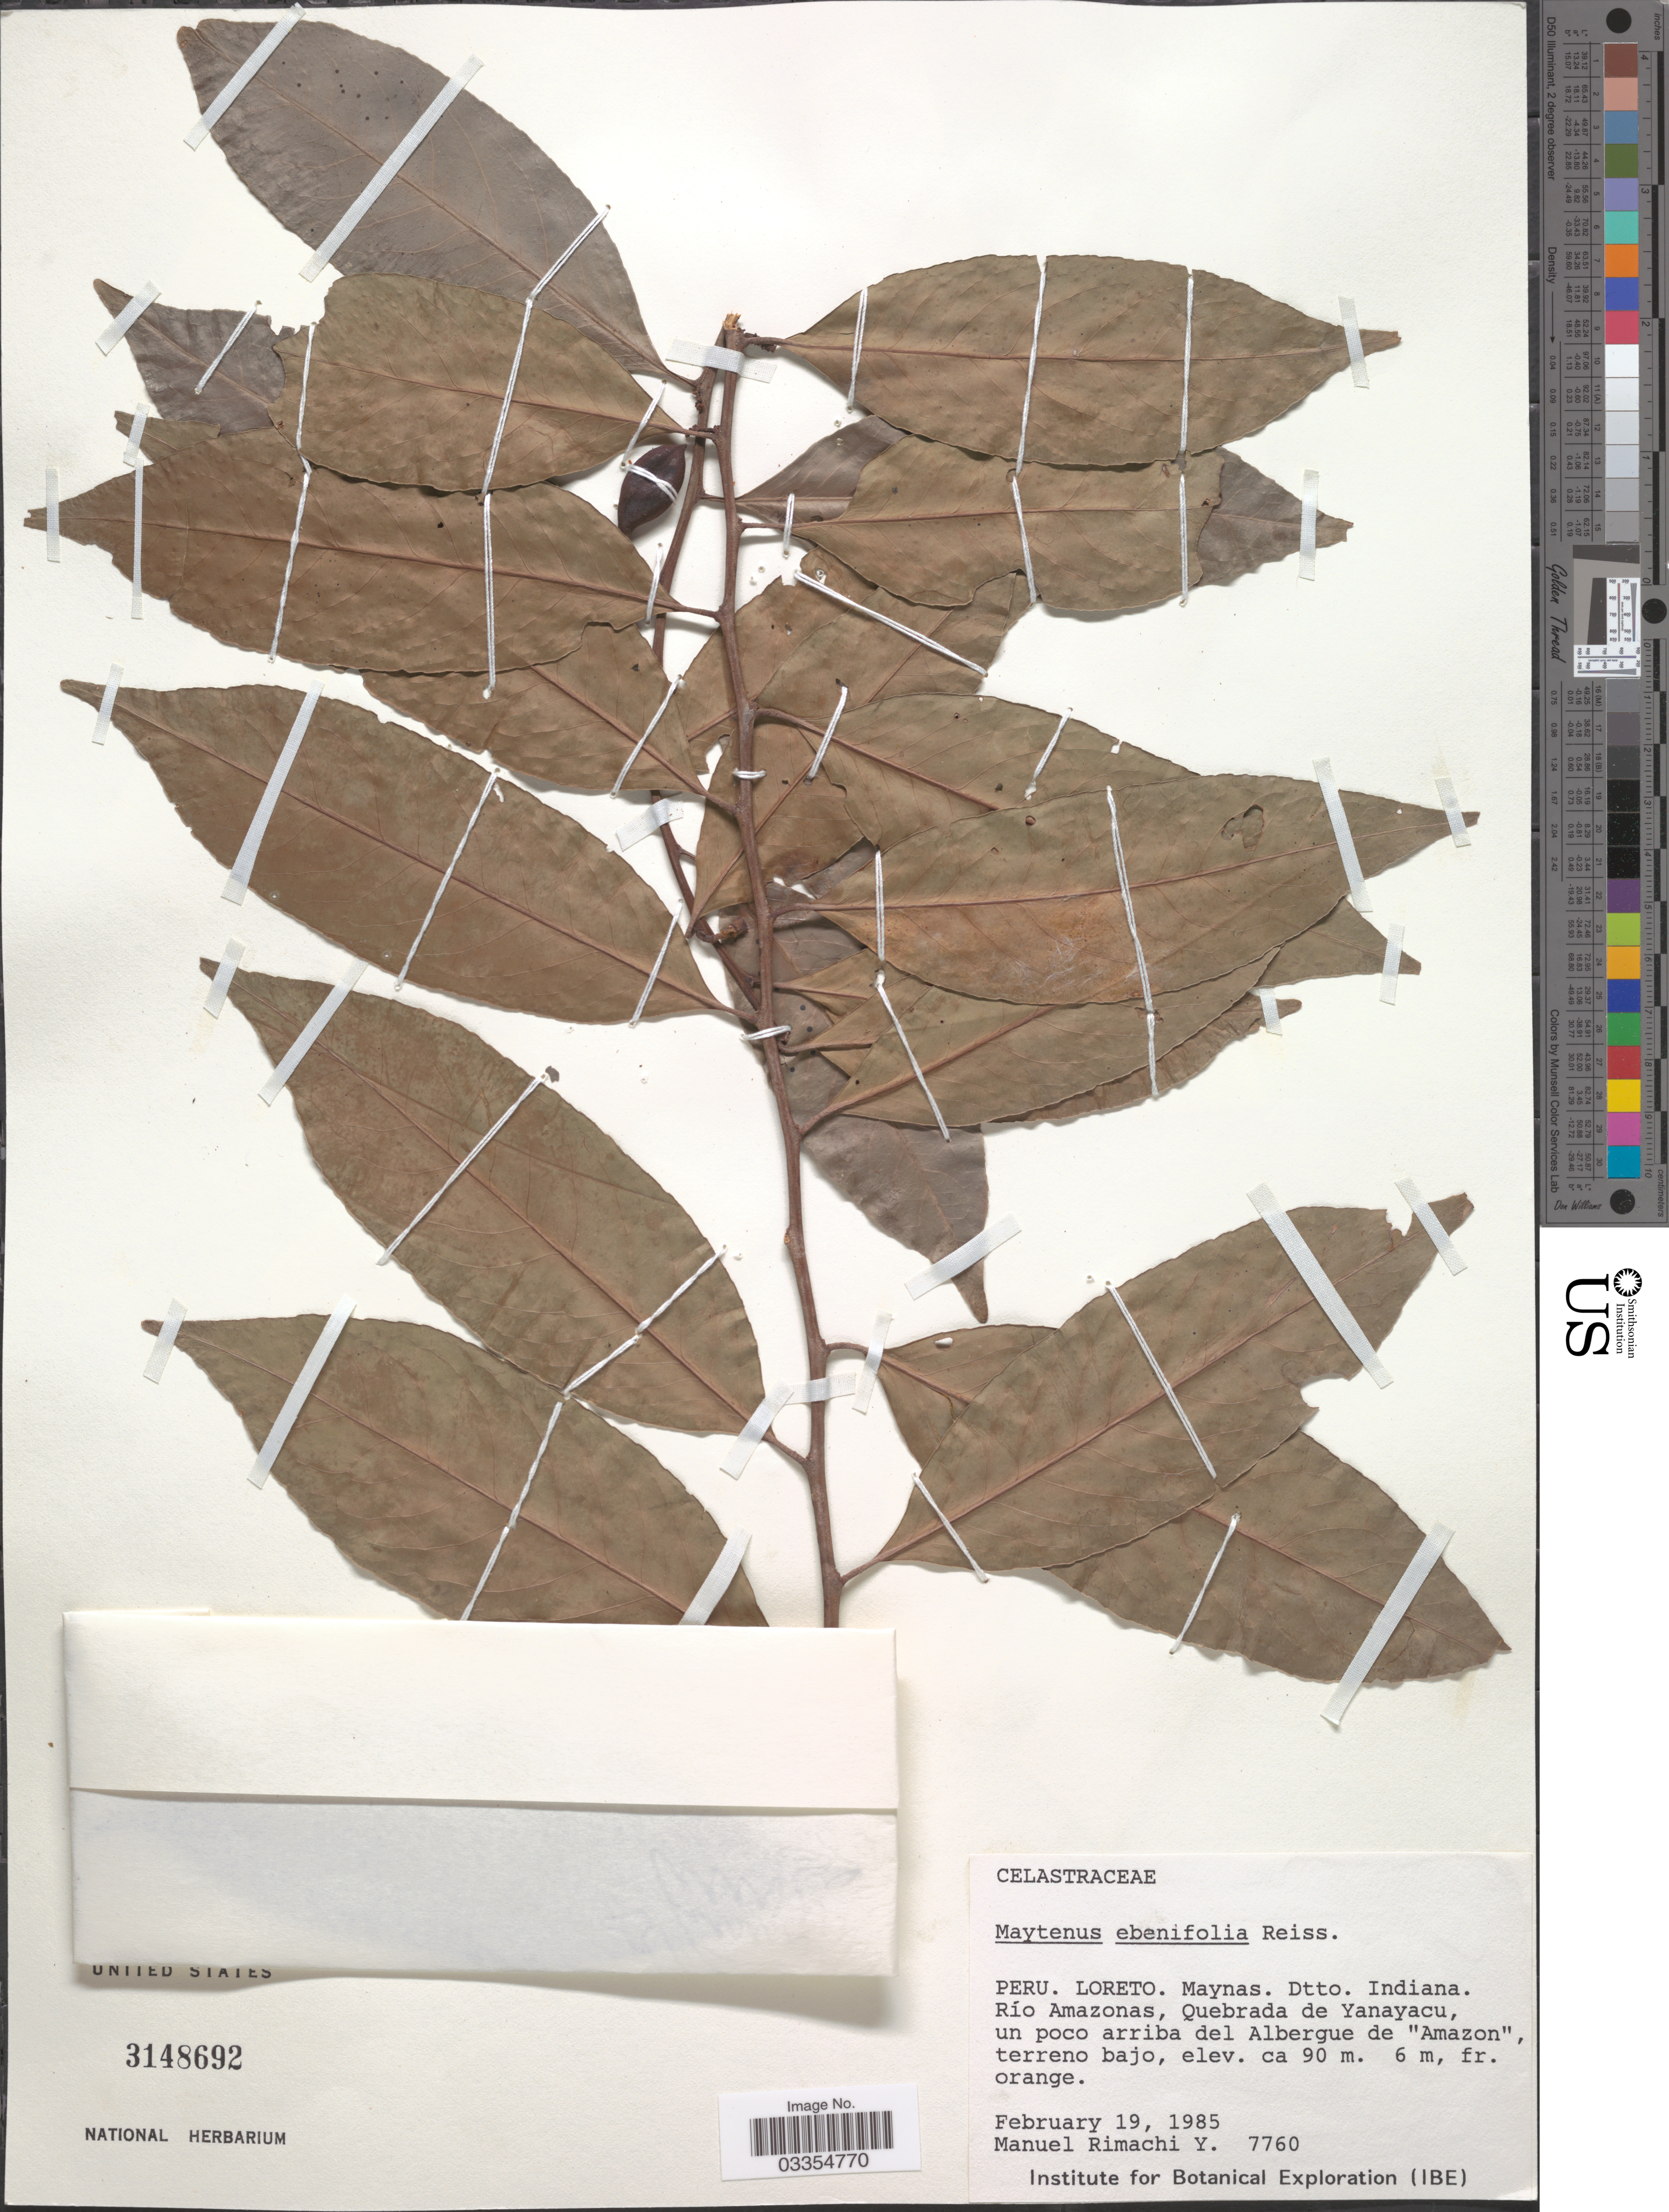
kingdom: Plantae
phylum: Tracheophyta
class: Magnoliopsida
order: Celastrales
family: Celastraceae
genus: Maytenus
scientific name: Maytenus ebenifolia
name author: Reissek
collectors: M. Rimachi Y.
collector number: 7760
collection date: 1985-02-19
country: Peru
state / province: Loreto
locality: Maynas. Dtto. Indiana. Río Amazonas, Quebrada de Yanayacu, un poco arriba del Albergue de "Amazon".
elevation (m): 90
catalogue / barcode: US 3148692